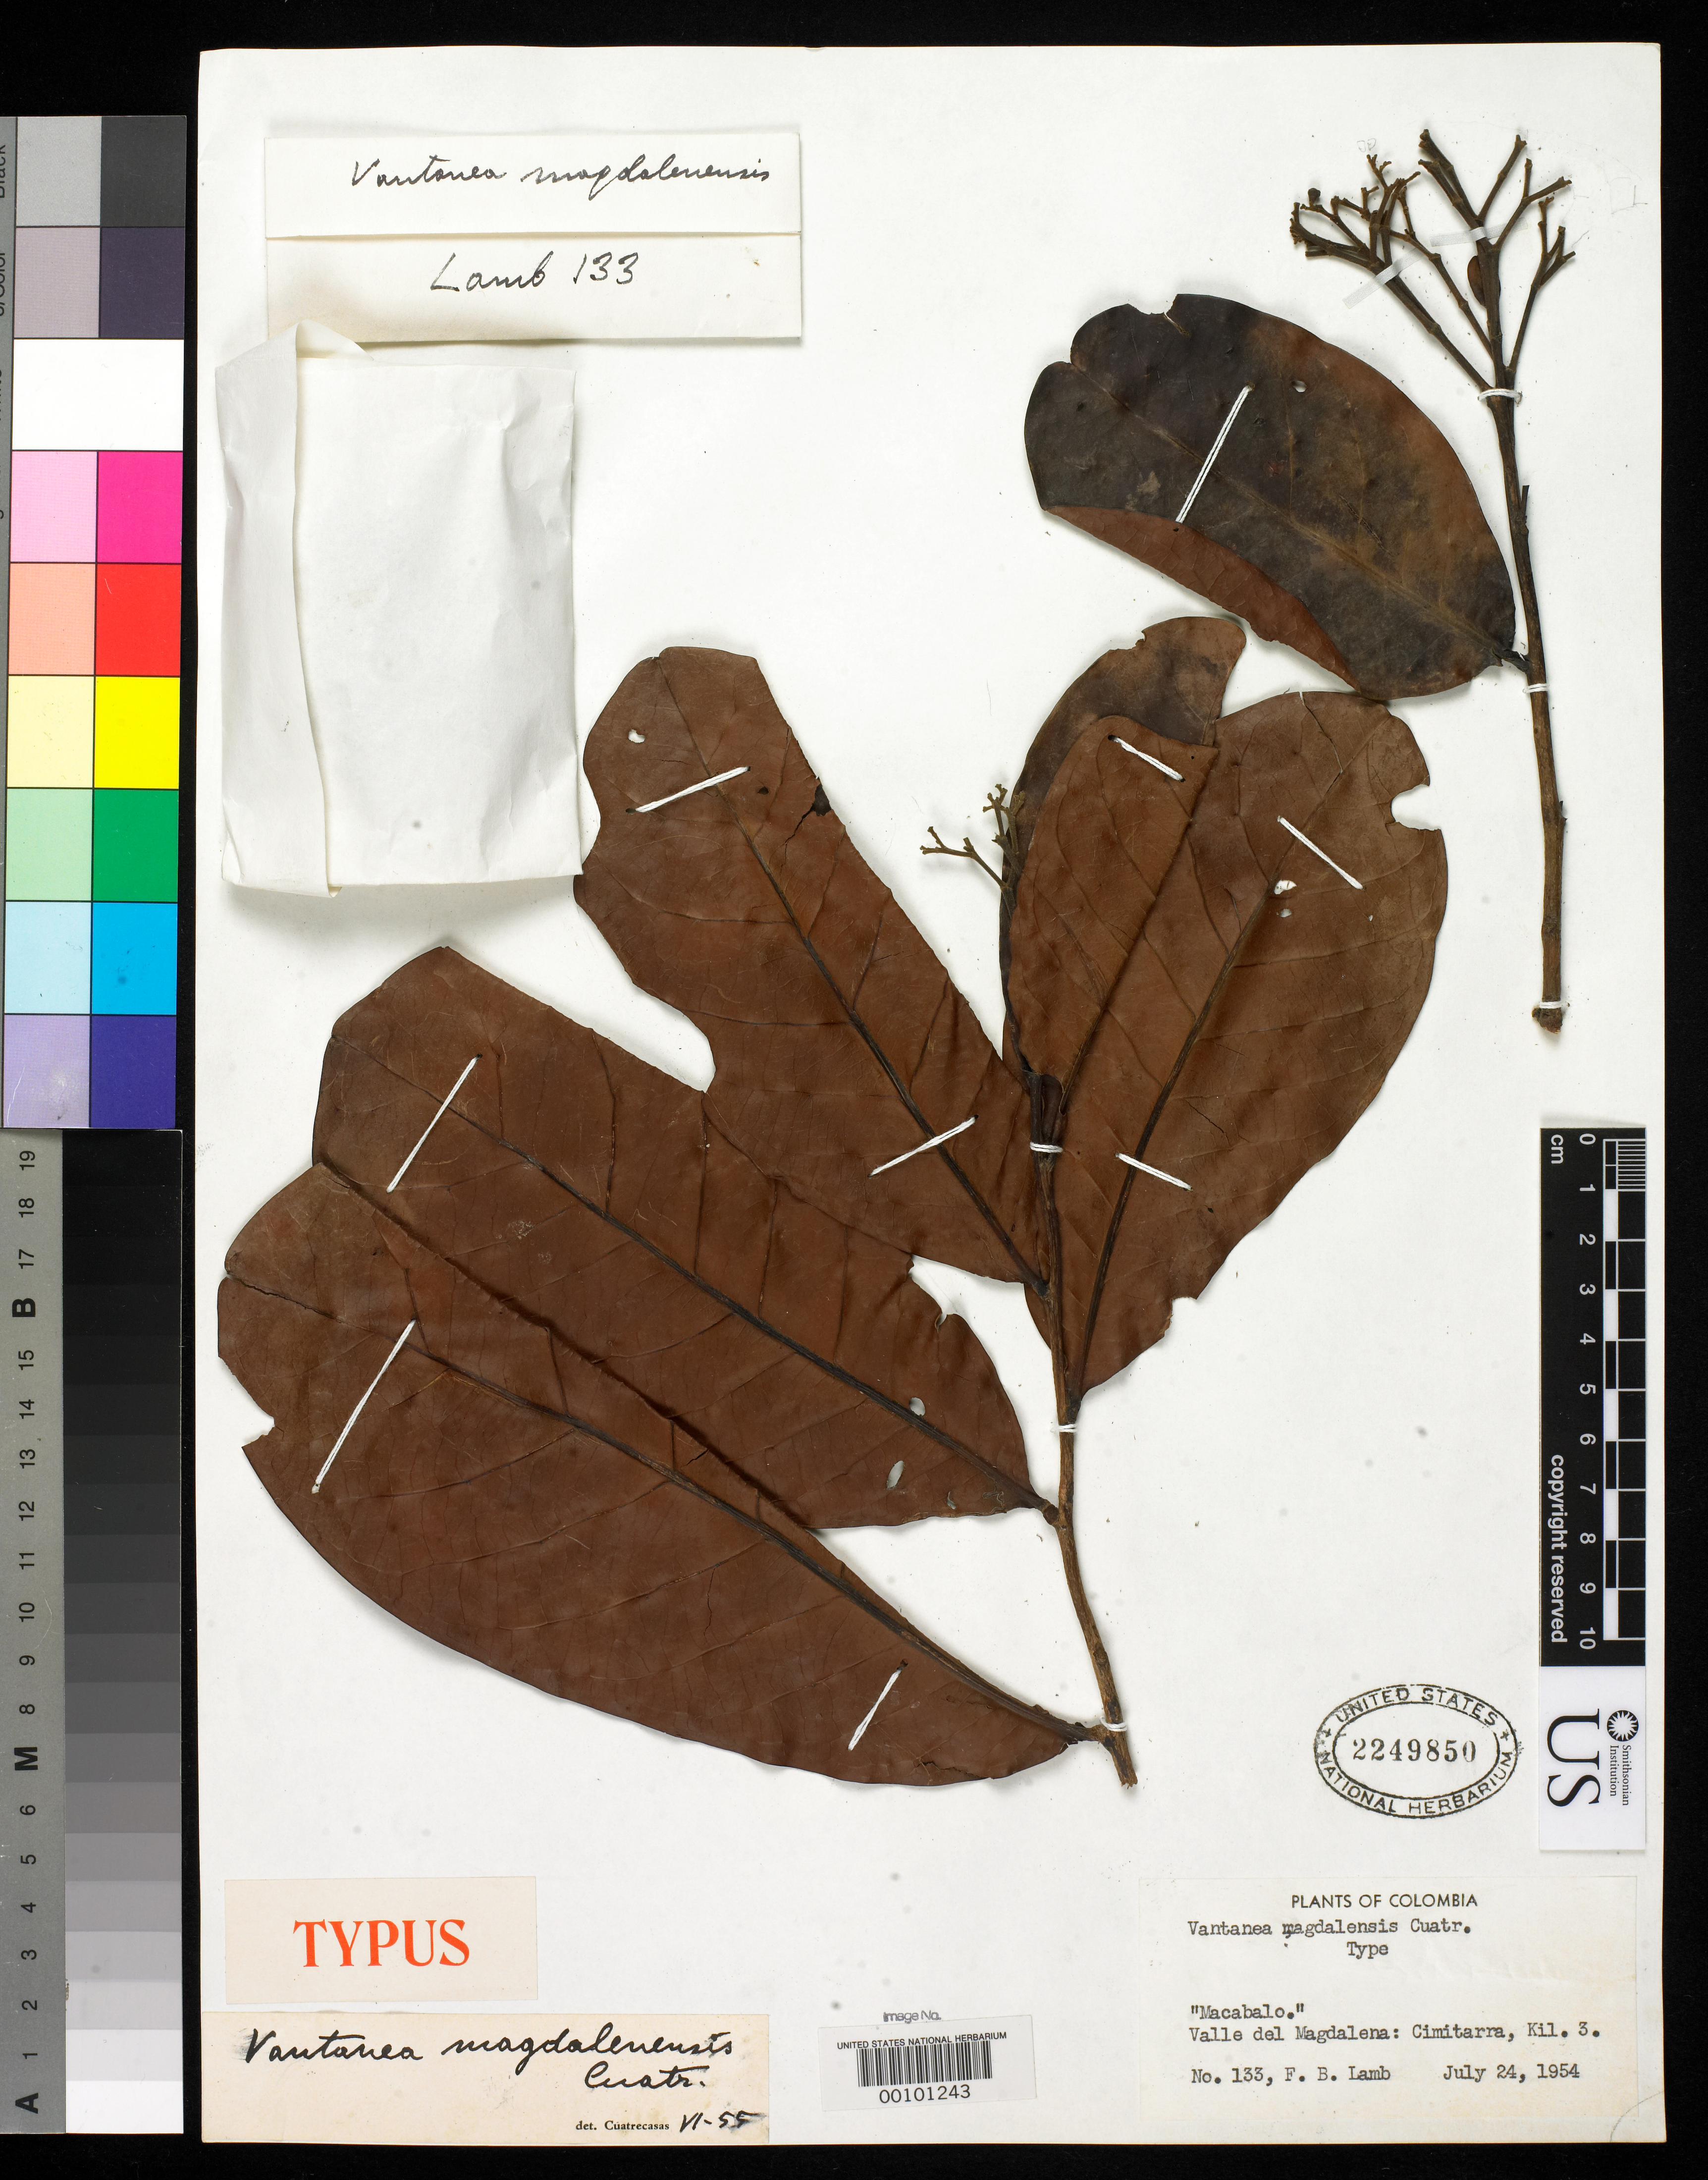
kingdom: Plantae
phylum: Tracheophyta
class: Magnoliopsida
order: Malpighiales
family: Humiriaceae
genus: Vantanea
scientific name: Vantanea magdalenensis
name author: Cuatrec.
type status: Holotype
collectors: F. B. Lamb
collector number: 133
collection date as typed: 24 Jul 1954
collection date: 1954-07-24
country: Colombia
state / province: Magdalena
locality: Cimitarra.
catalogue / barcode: US 2249850